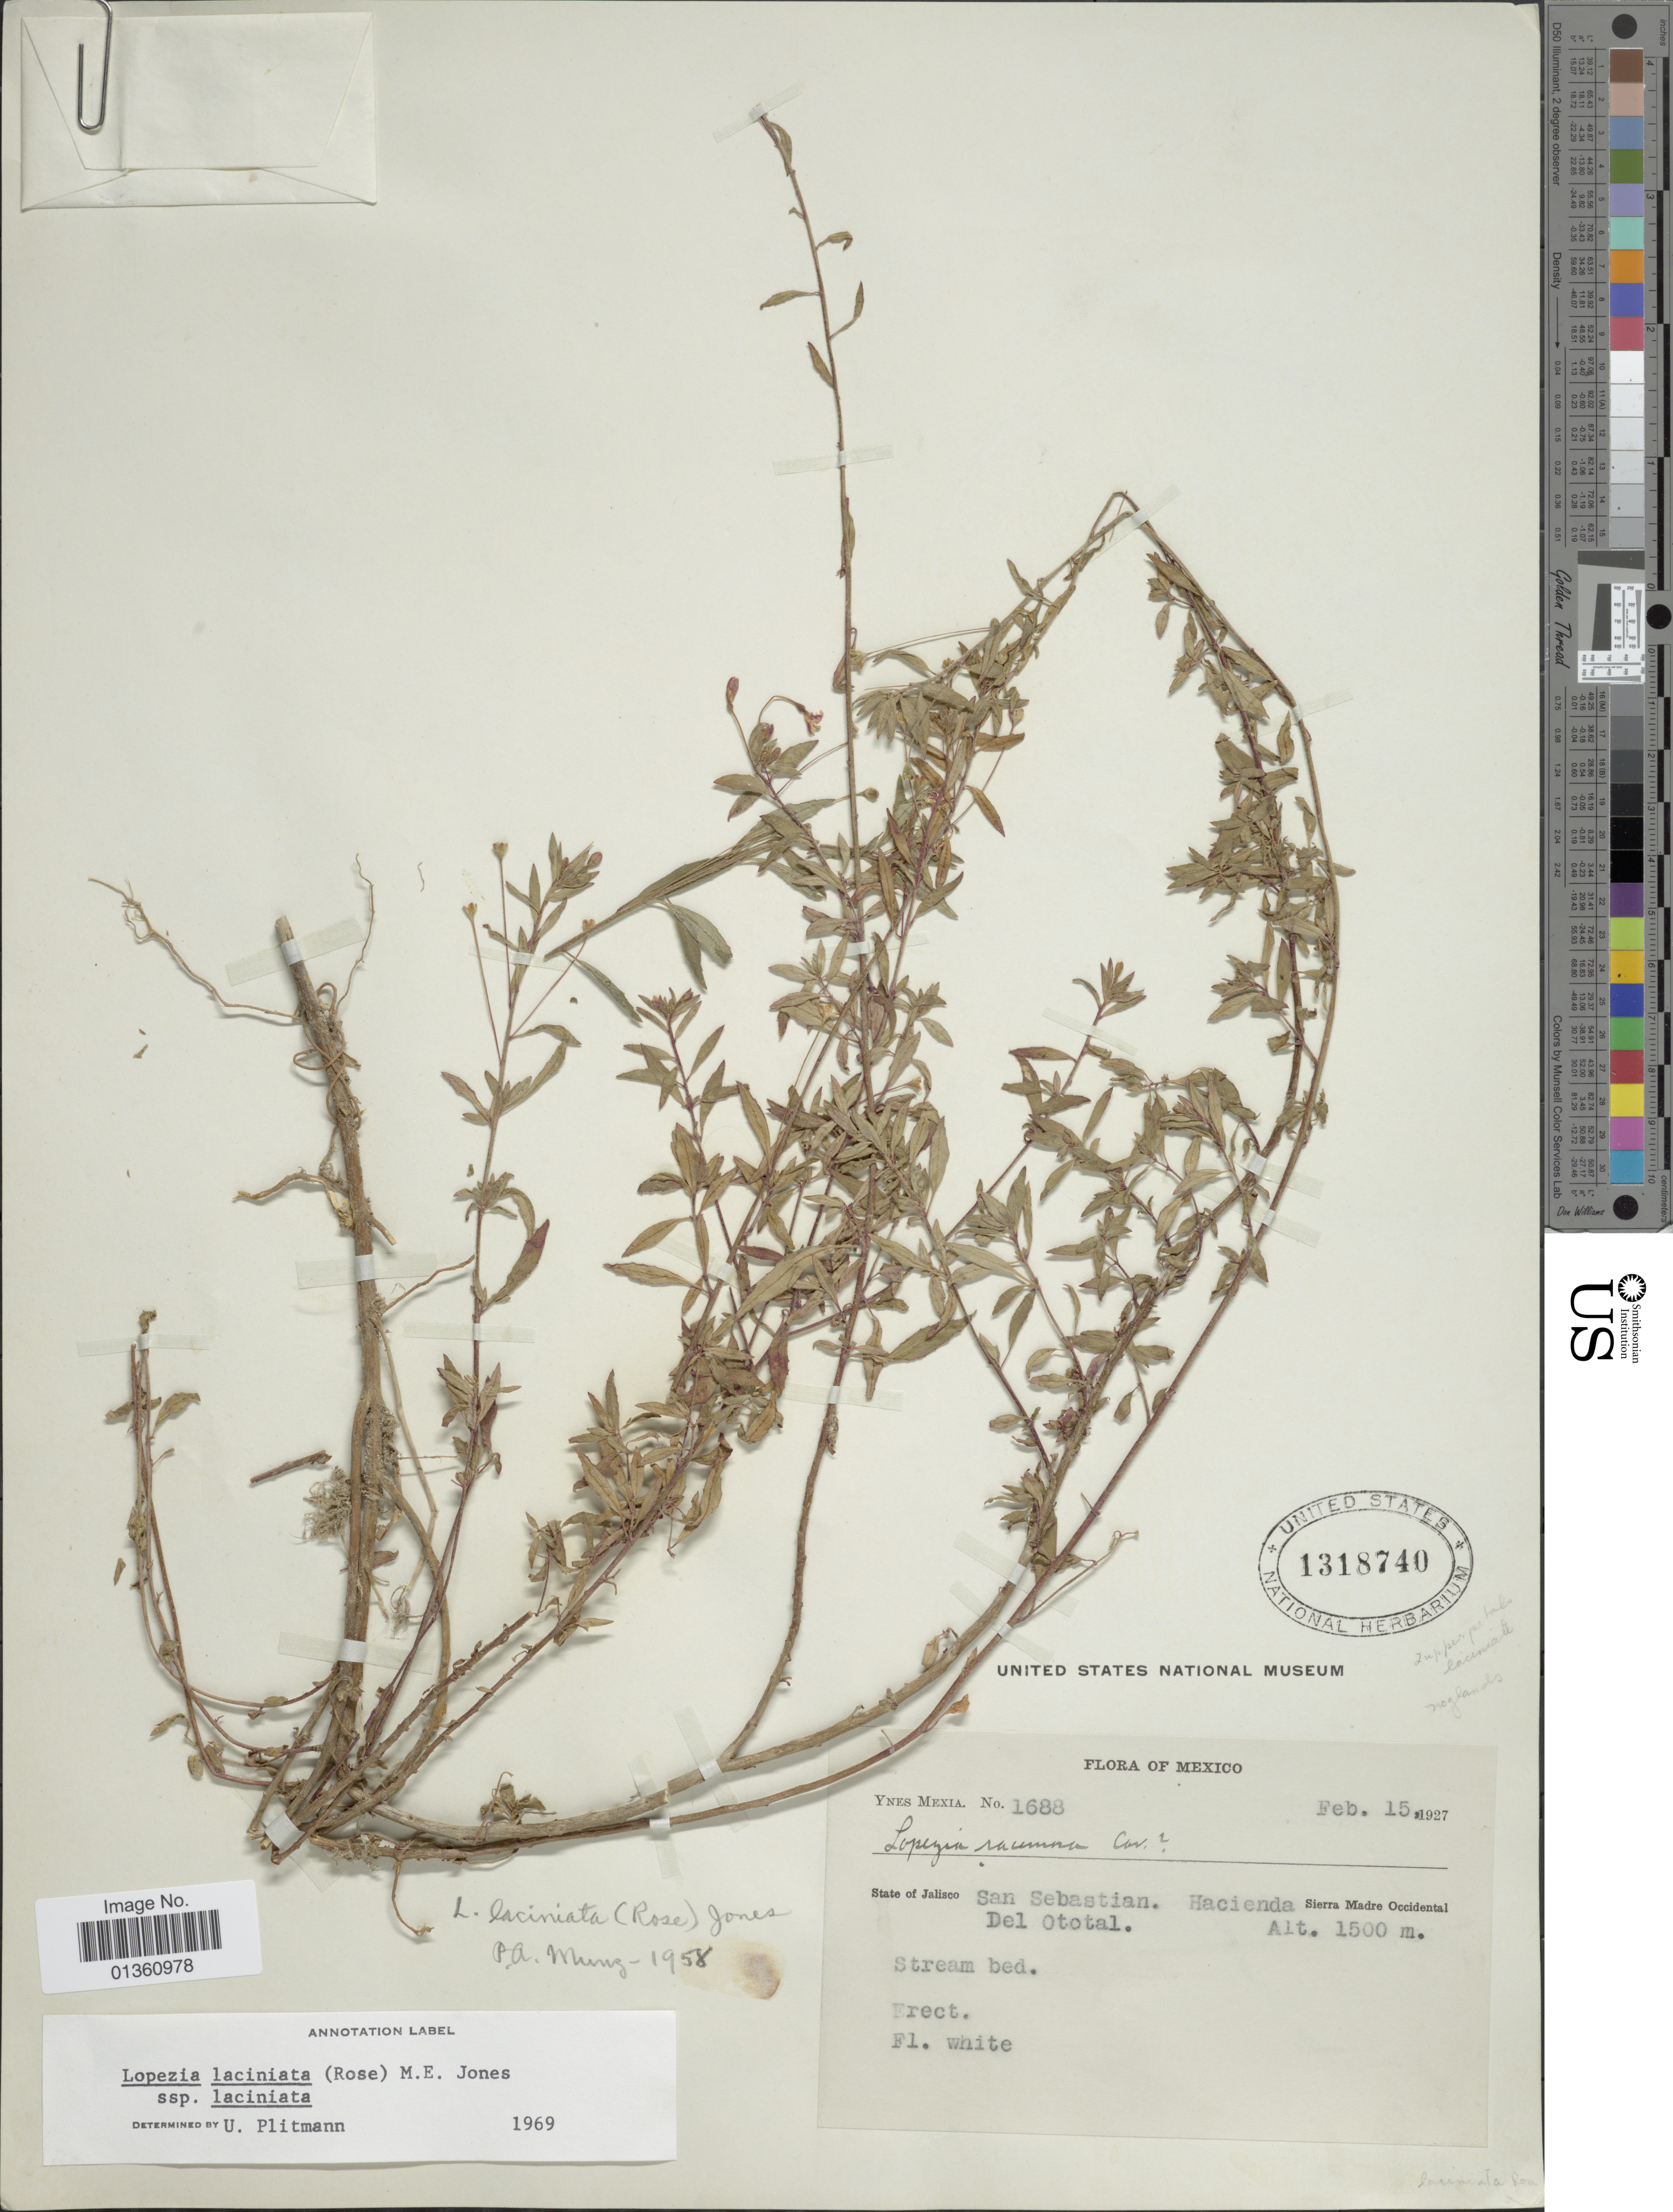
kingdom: Plantae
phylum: Tracheophyta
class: Magnoliopsida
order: Myrtales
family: Onagraceae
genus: Lopezia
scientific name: Lopezia laciniata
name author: (Rose) M.E. Jones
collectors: Y. Mexia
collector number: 1688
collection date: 1927-02-15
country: Mexico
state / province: Jalisco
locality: San Sebastian. Hacienda Del Ototal. Sierra Madre Occidental.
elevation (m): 1500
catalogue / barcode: US 1318740